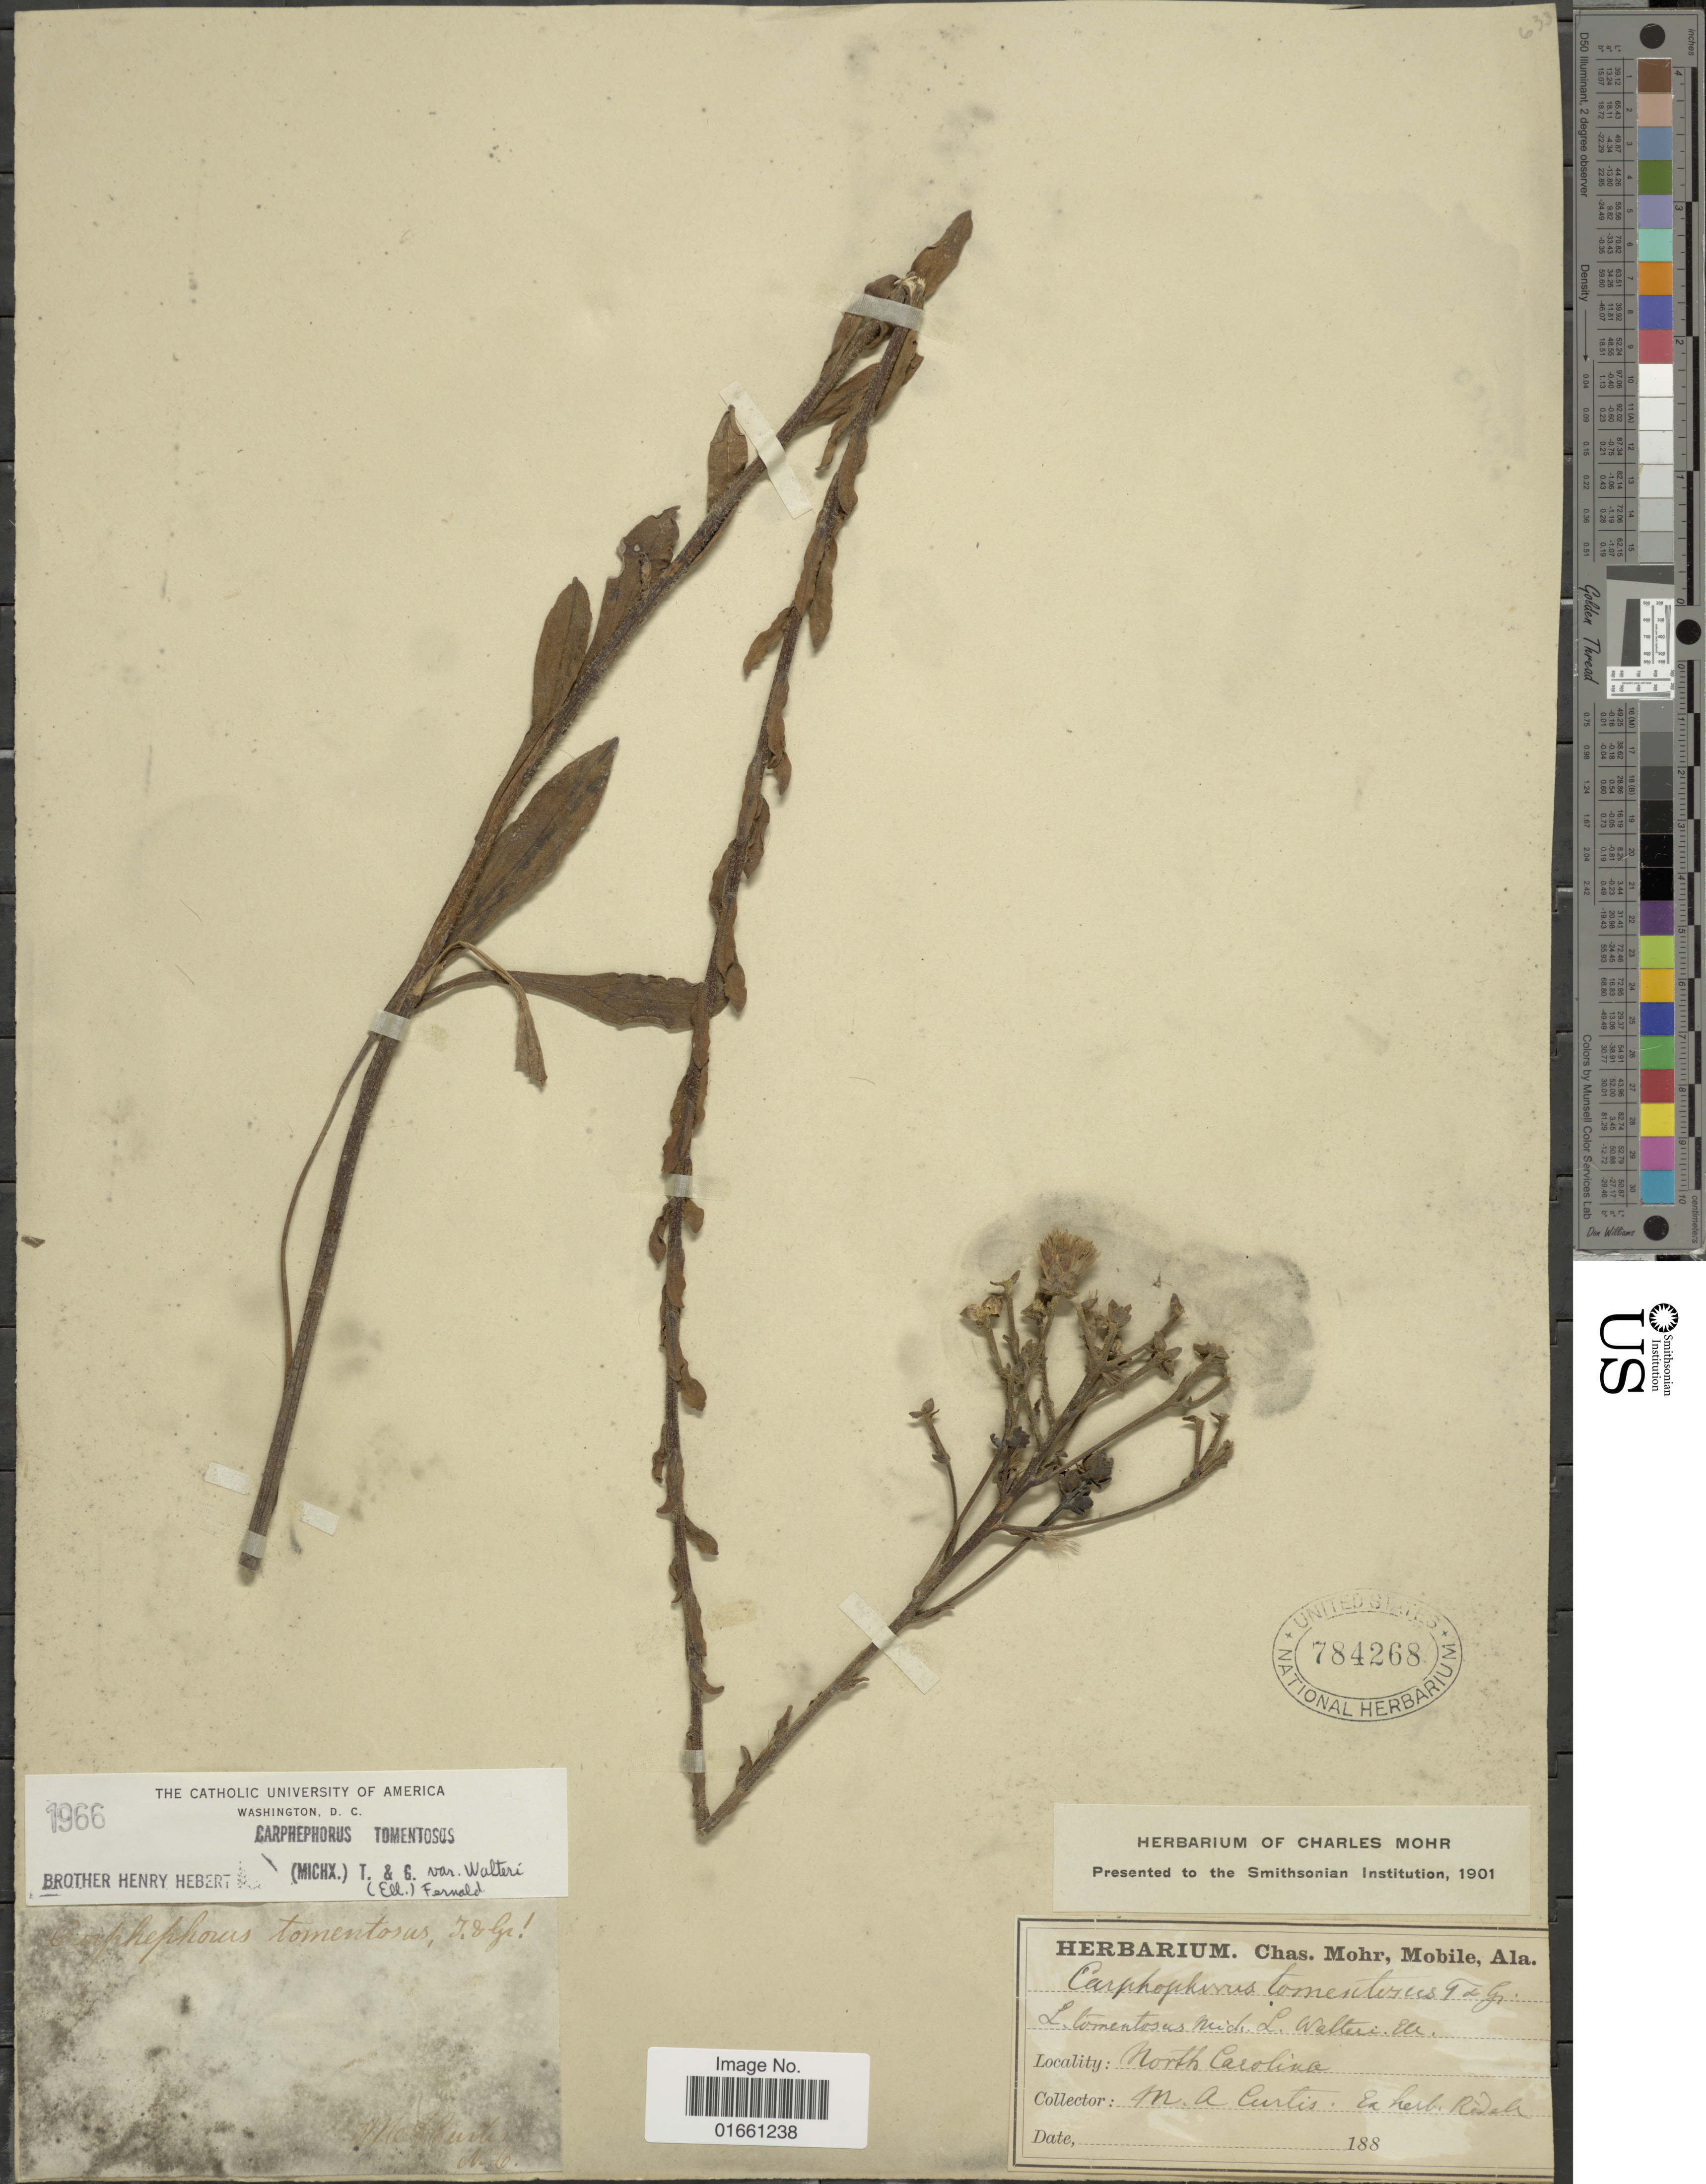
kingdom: Plantae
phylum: Tracheophyta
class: Magnoliopsida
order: Asterales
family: Asteraceae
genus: Carphephorus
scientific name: Carphephorus tomentosus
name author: (Michaux) Torr. & A. Gray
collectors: M. A. Curtiss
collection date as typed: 188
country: United States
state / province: North Carolina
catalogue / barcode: US 784268